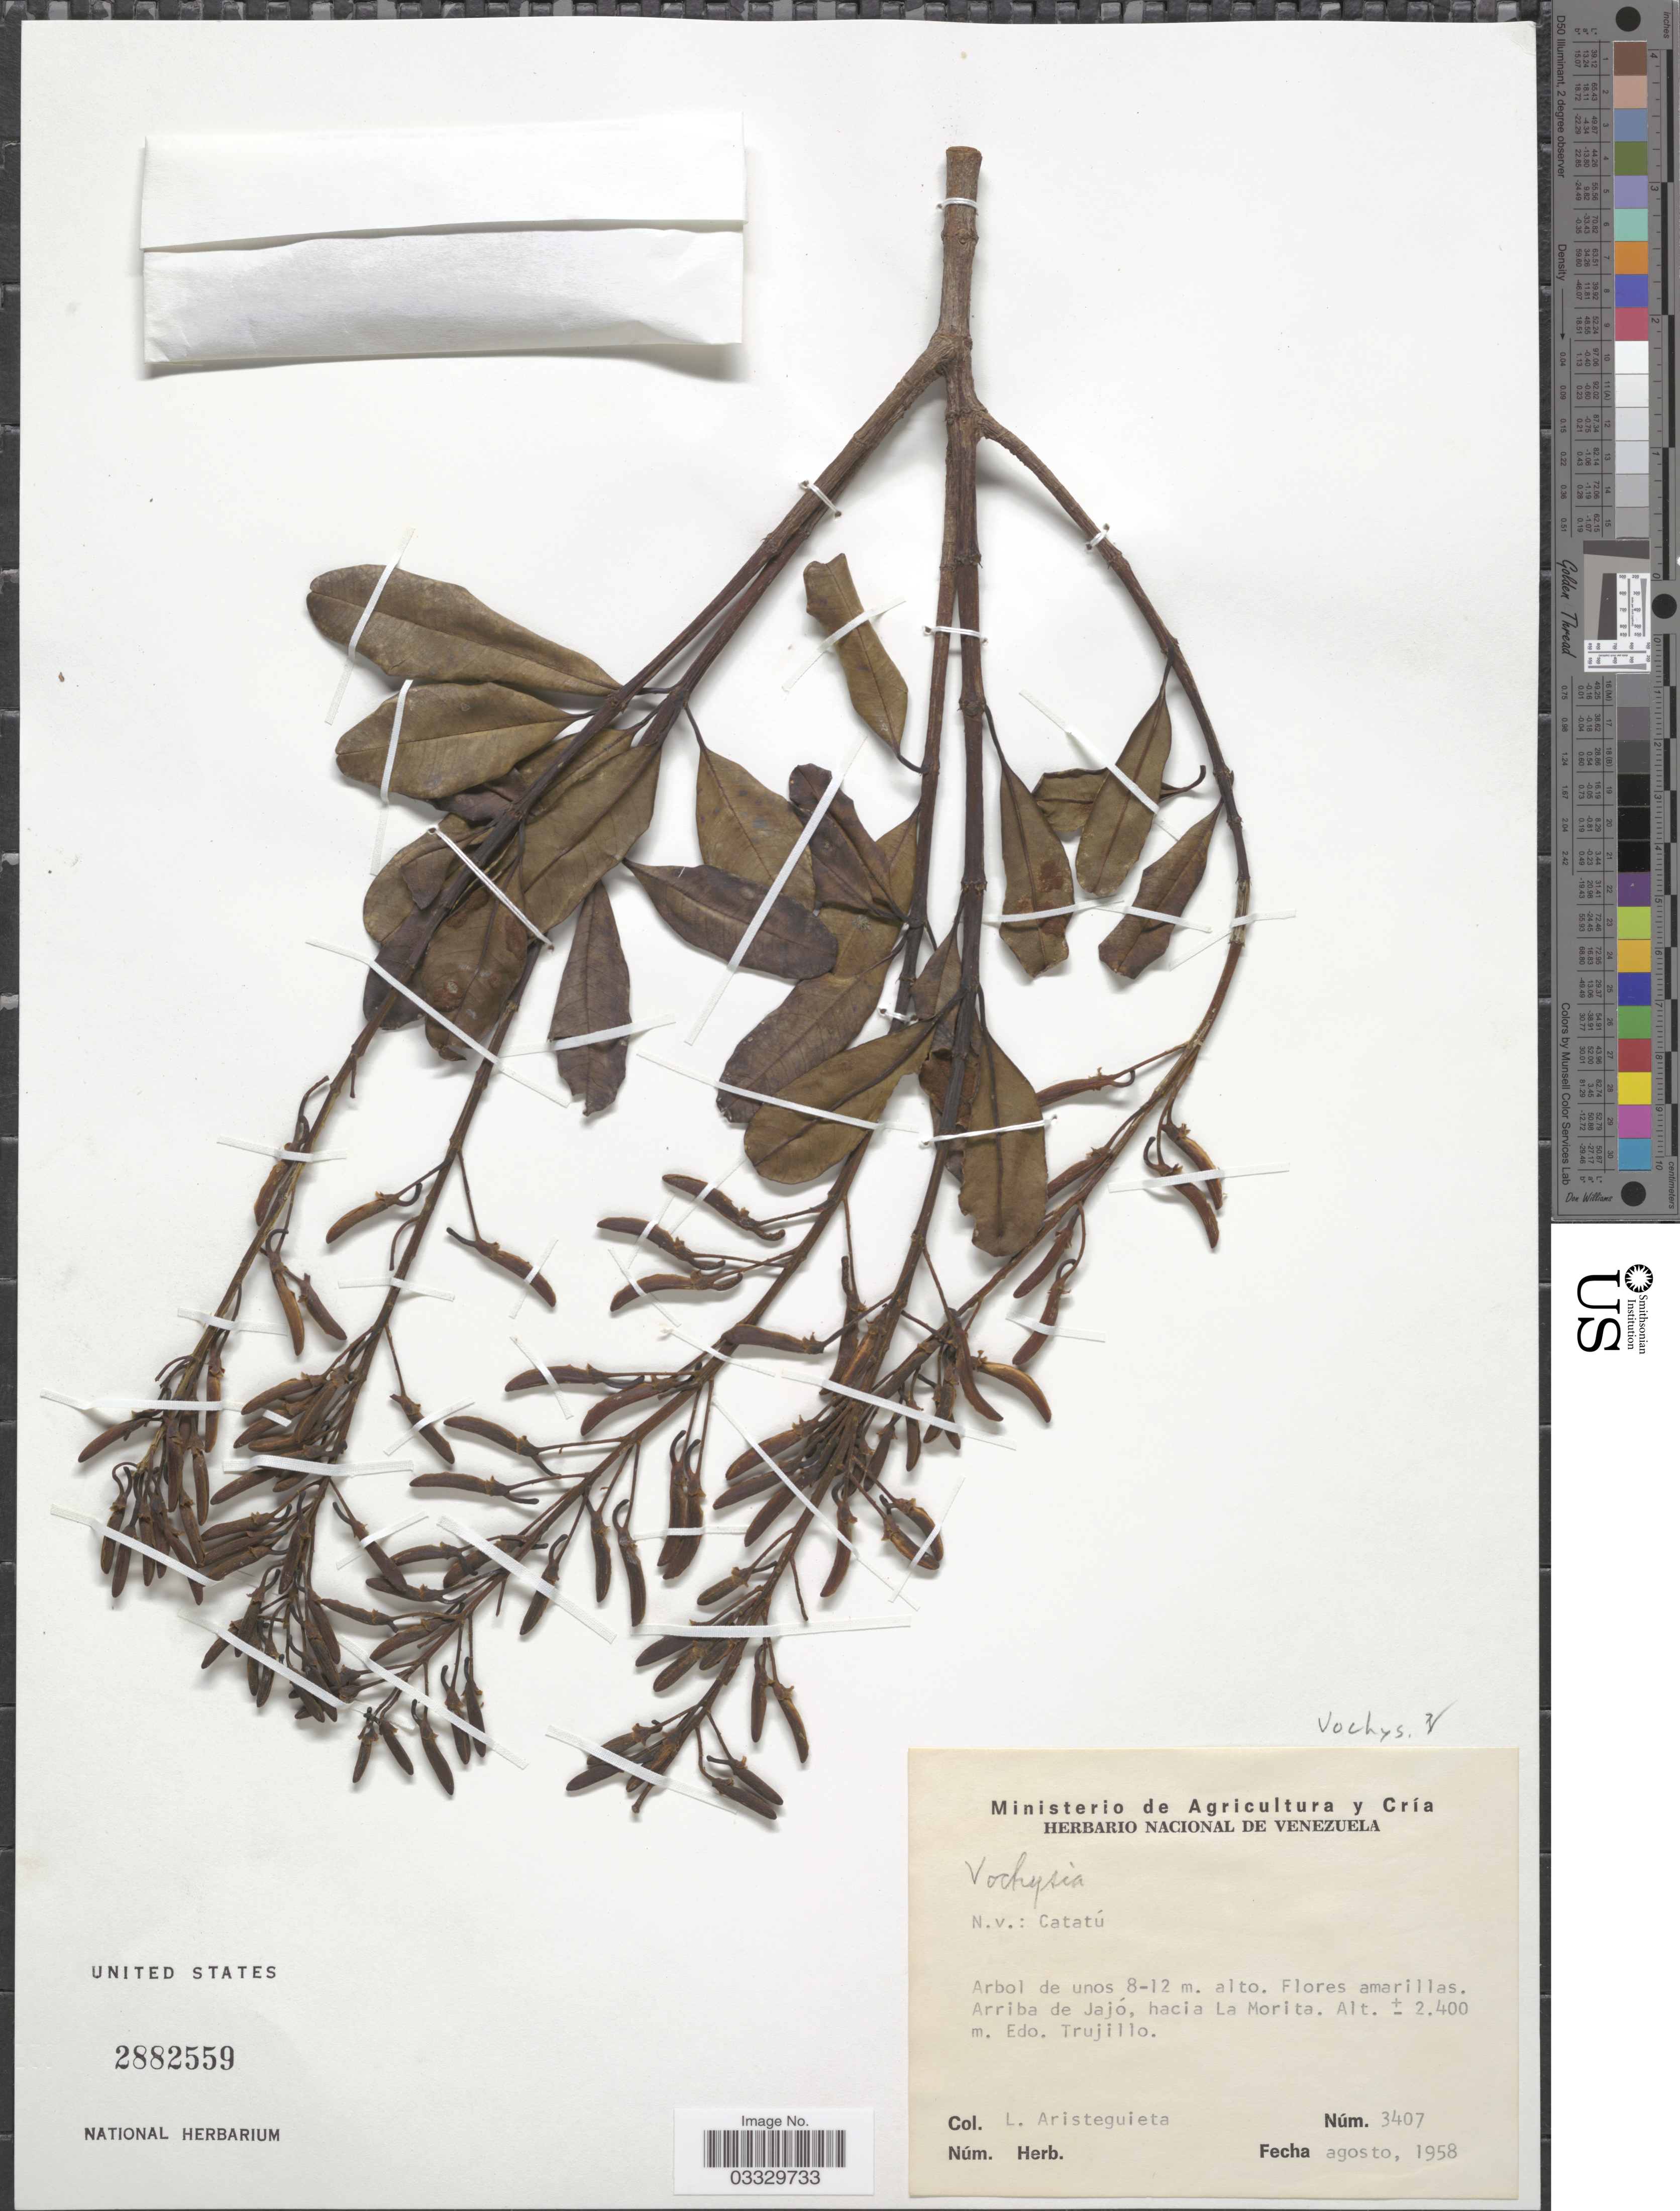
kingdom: Plantae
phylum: Tracheophyta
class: Magnoliopsida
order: Myrtales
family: Vochysiaceae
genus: Vochysia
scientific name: Vochysia venezuelana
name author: Stafleu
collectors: L. Aristeguieta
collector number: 3407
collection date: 1958-08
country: Venezuela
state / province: Trujillo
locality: Arriba de Jajó, hacia La Morita.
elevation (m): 732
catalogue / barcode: US 2882559